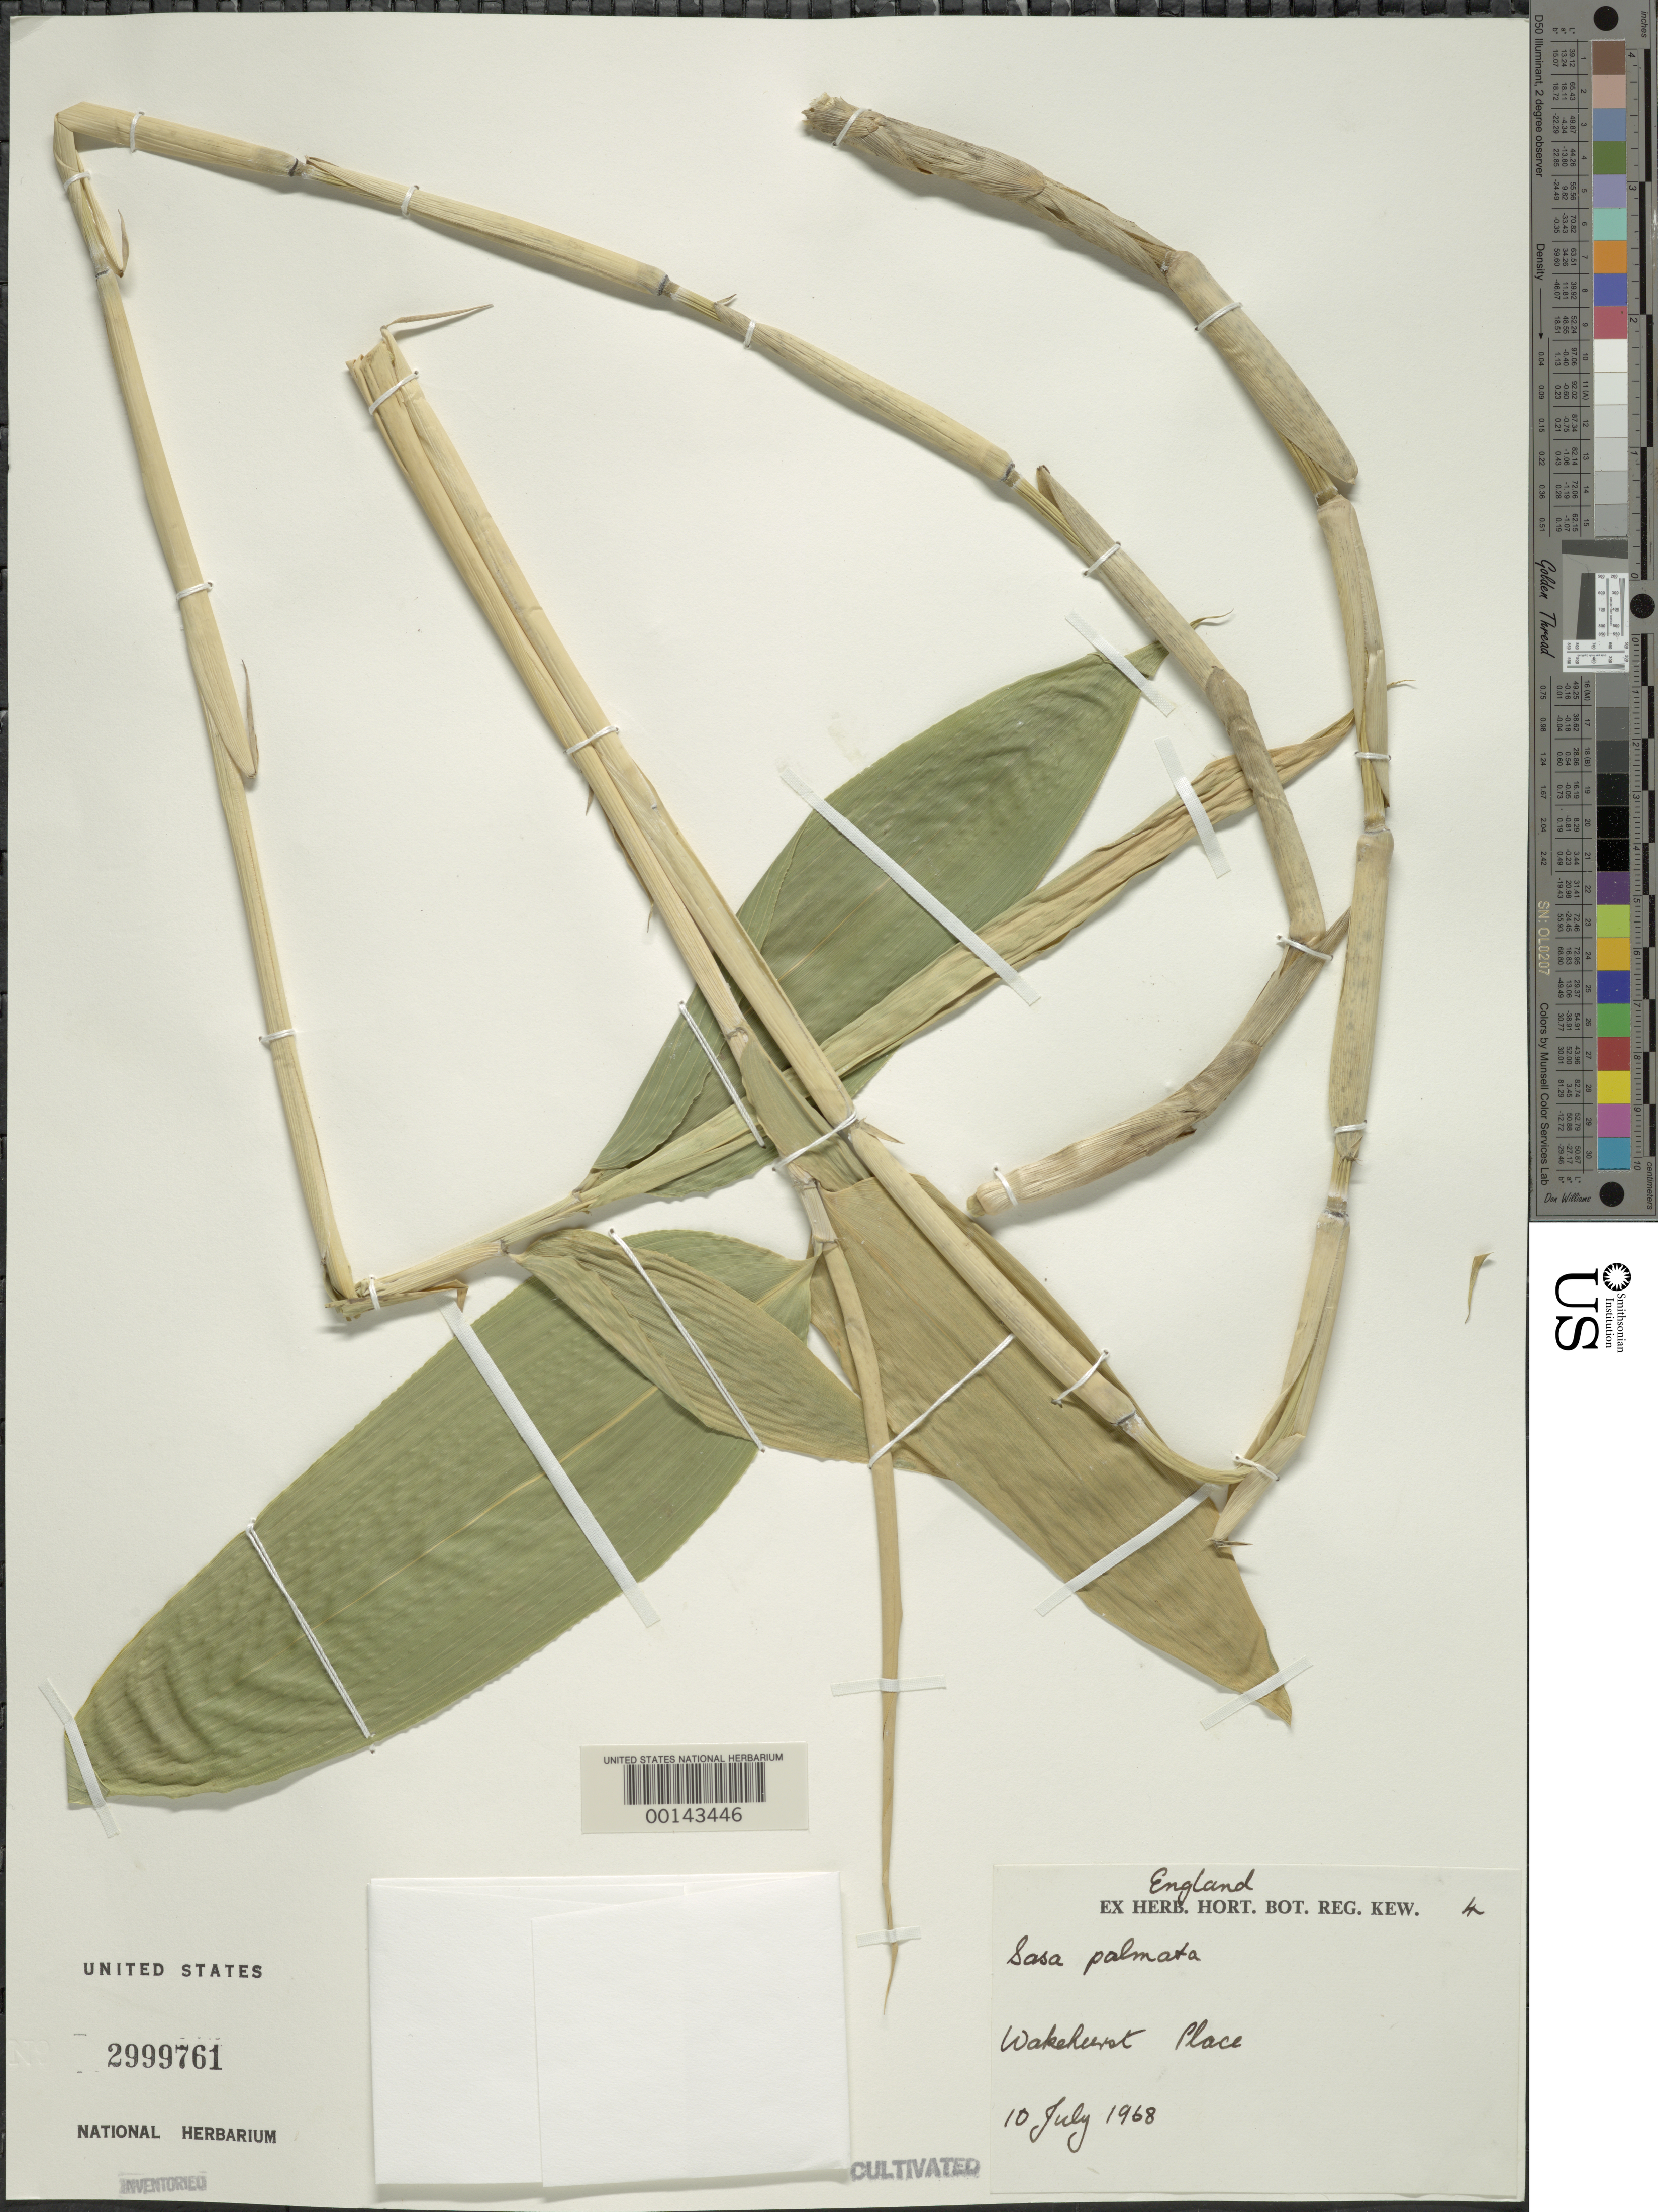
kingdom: Plantae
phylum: Tracheophyta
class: Liliopsida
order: Poales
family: Poaceae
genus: Sasa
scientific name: Sasa palmata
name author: (hort. ex Burb.) E.G. Camus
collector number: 4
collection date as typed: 10 Jul 1968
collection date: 1968-07-10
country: United Kingdom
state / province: England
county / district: East Sussex / West Sussex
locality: Wakehurst place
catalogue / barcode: US 2999761